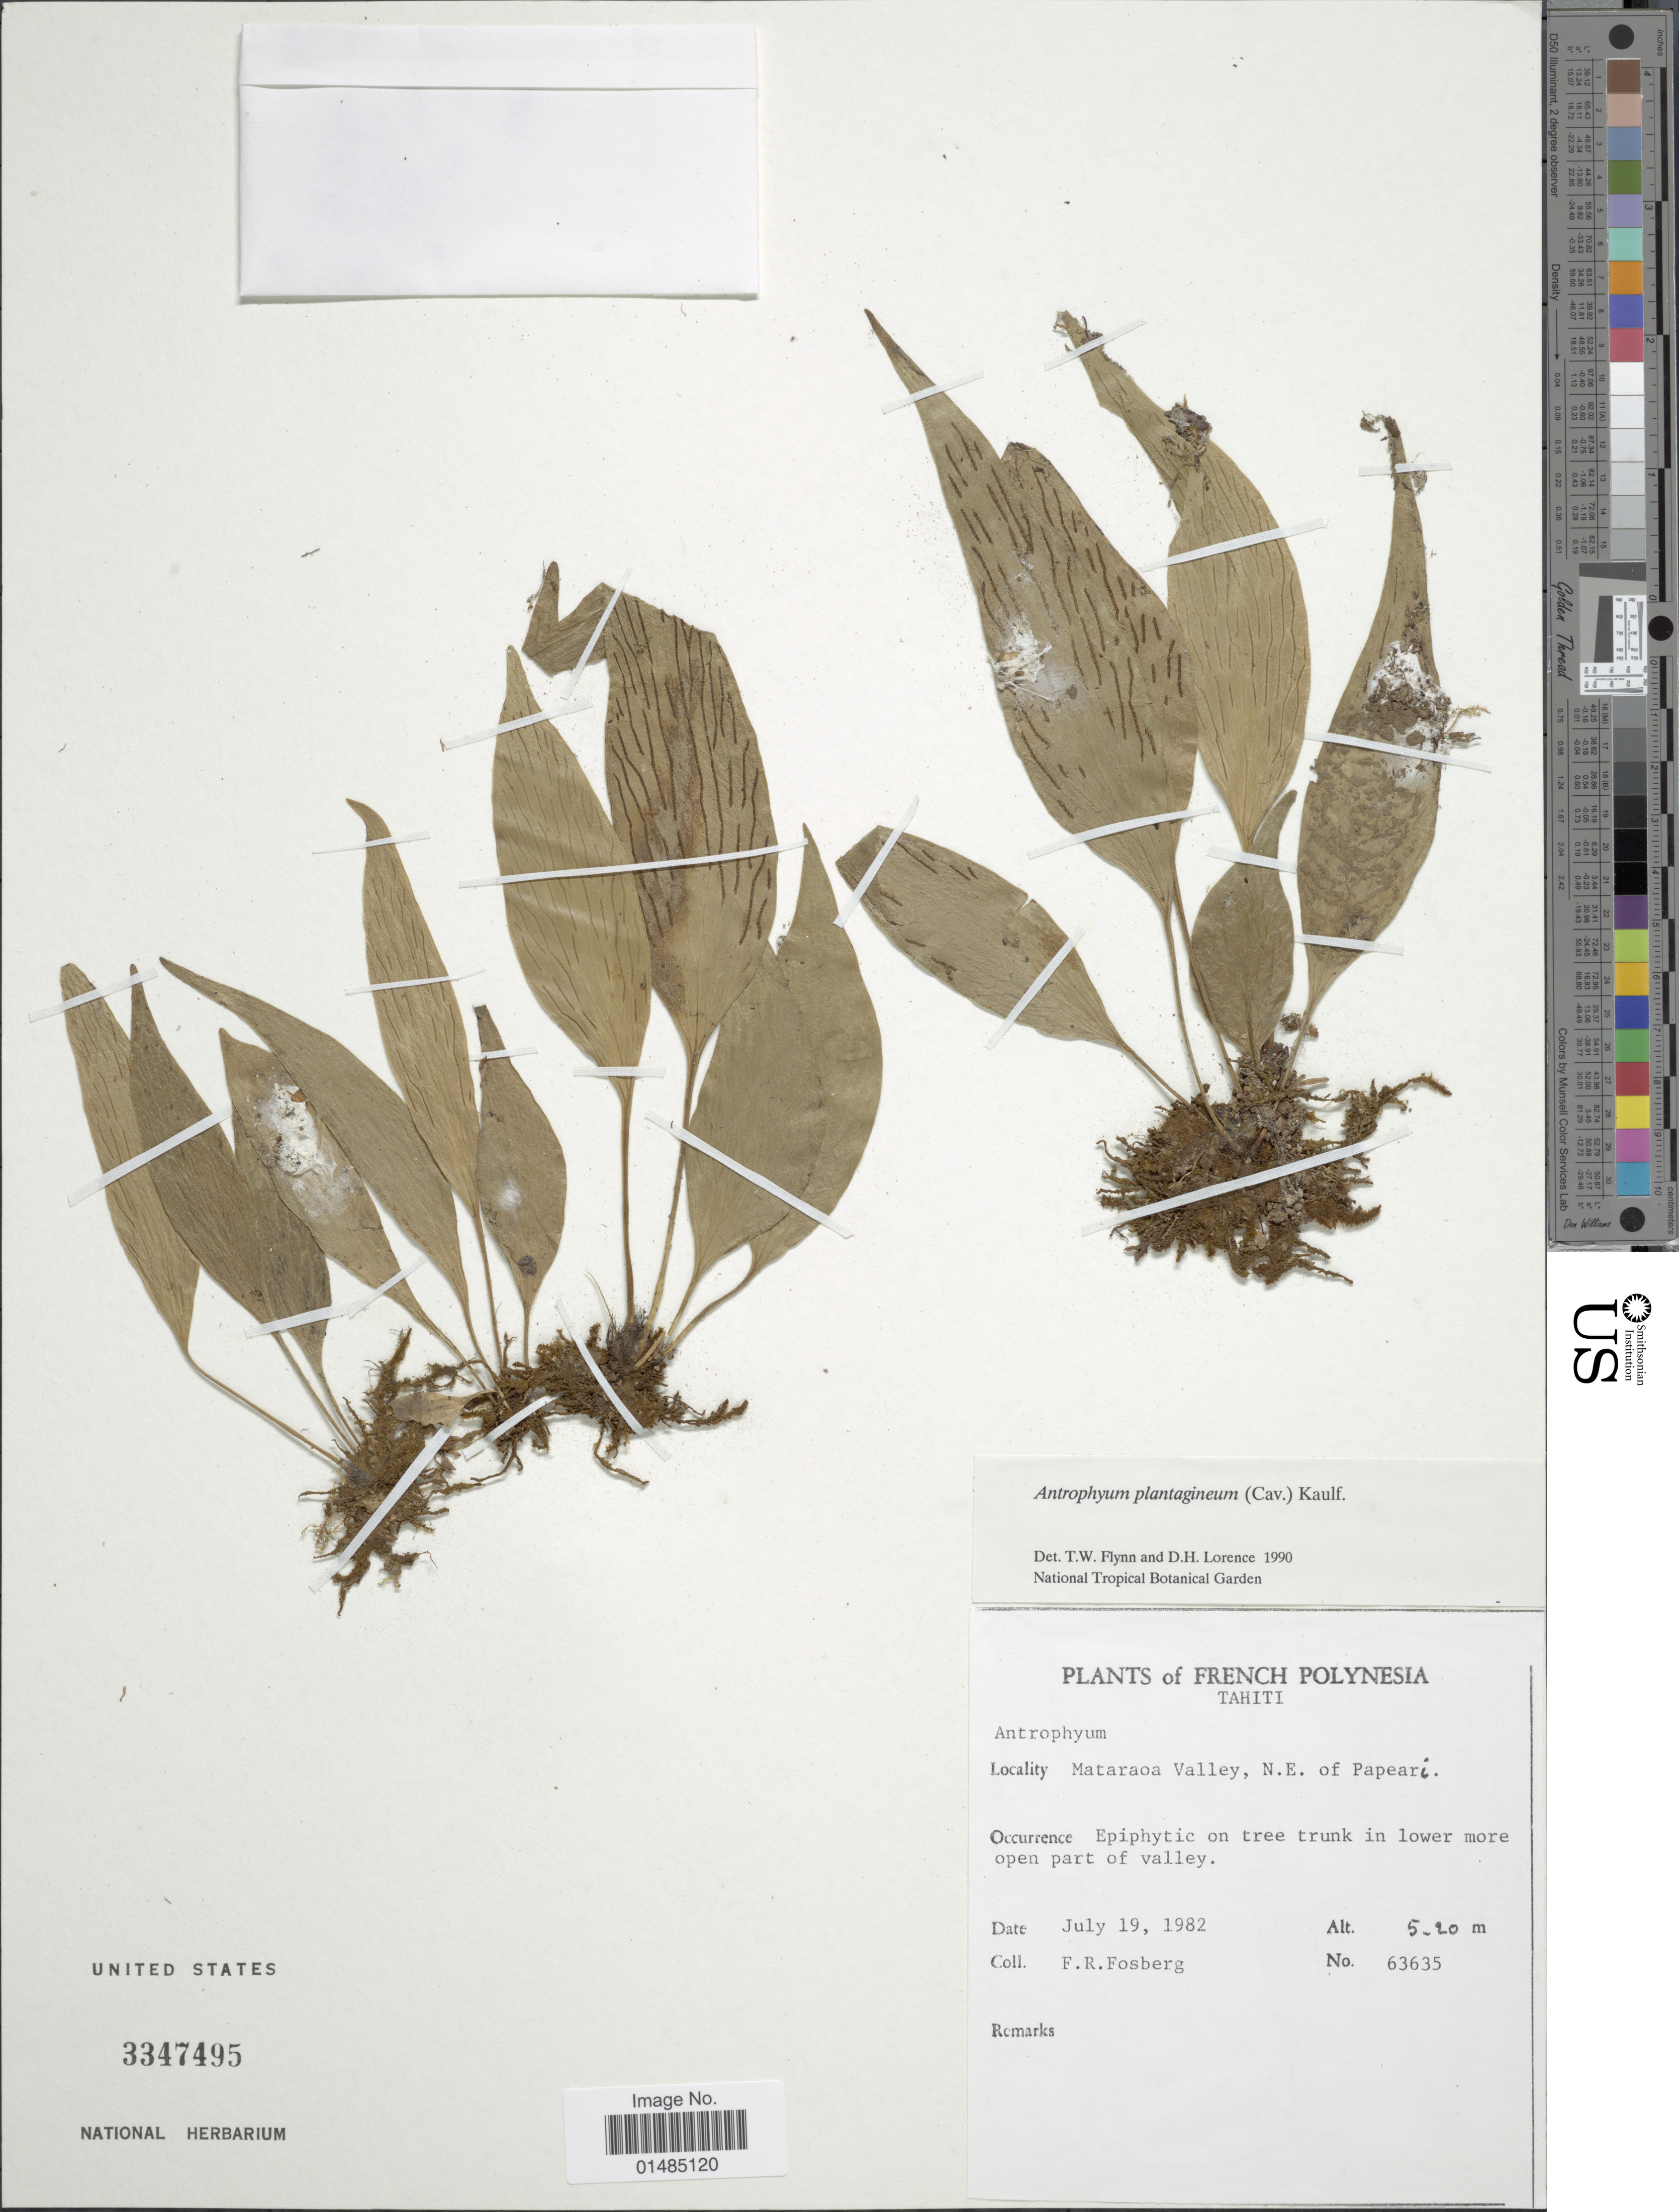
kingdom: Plantae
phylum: Tracheophyta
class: Polypodiopsida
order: Polypodiales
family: Pteridaceae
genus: Antrophyum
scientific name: Antrophyum plantagineum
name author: (Cav.) Kaulf.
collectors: F. R. Fosberg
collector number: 63635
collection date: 1982-07-19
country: French Polynesia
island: Tahiti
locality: French Polynesia, Tahiti, Mataraoa Valley, N.E. of Papeari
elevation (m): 5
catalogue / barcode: US 3347495